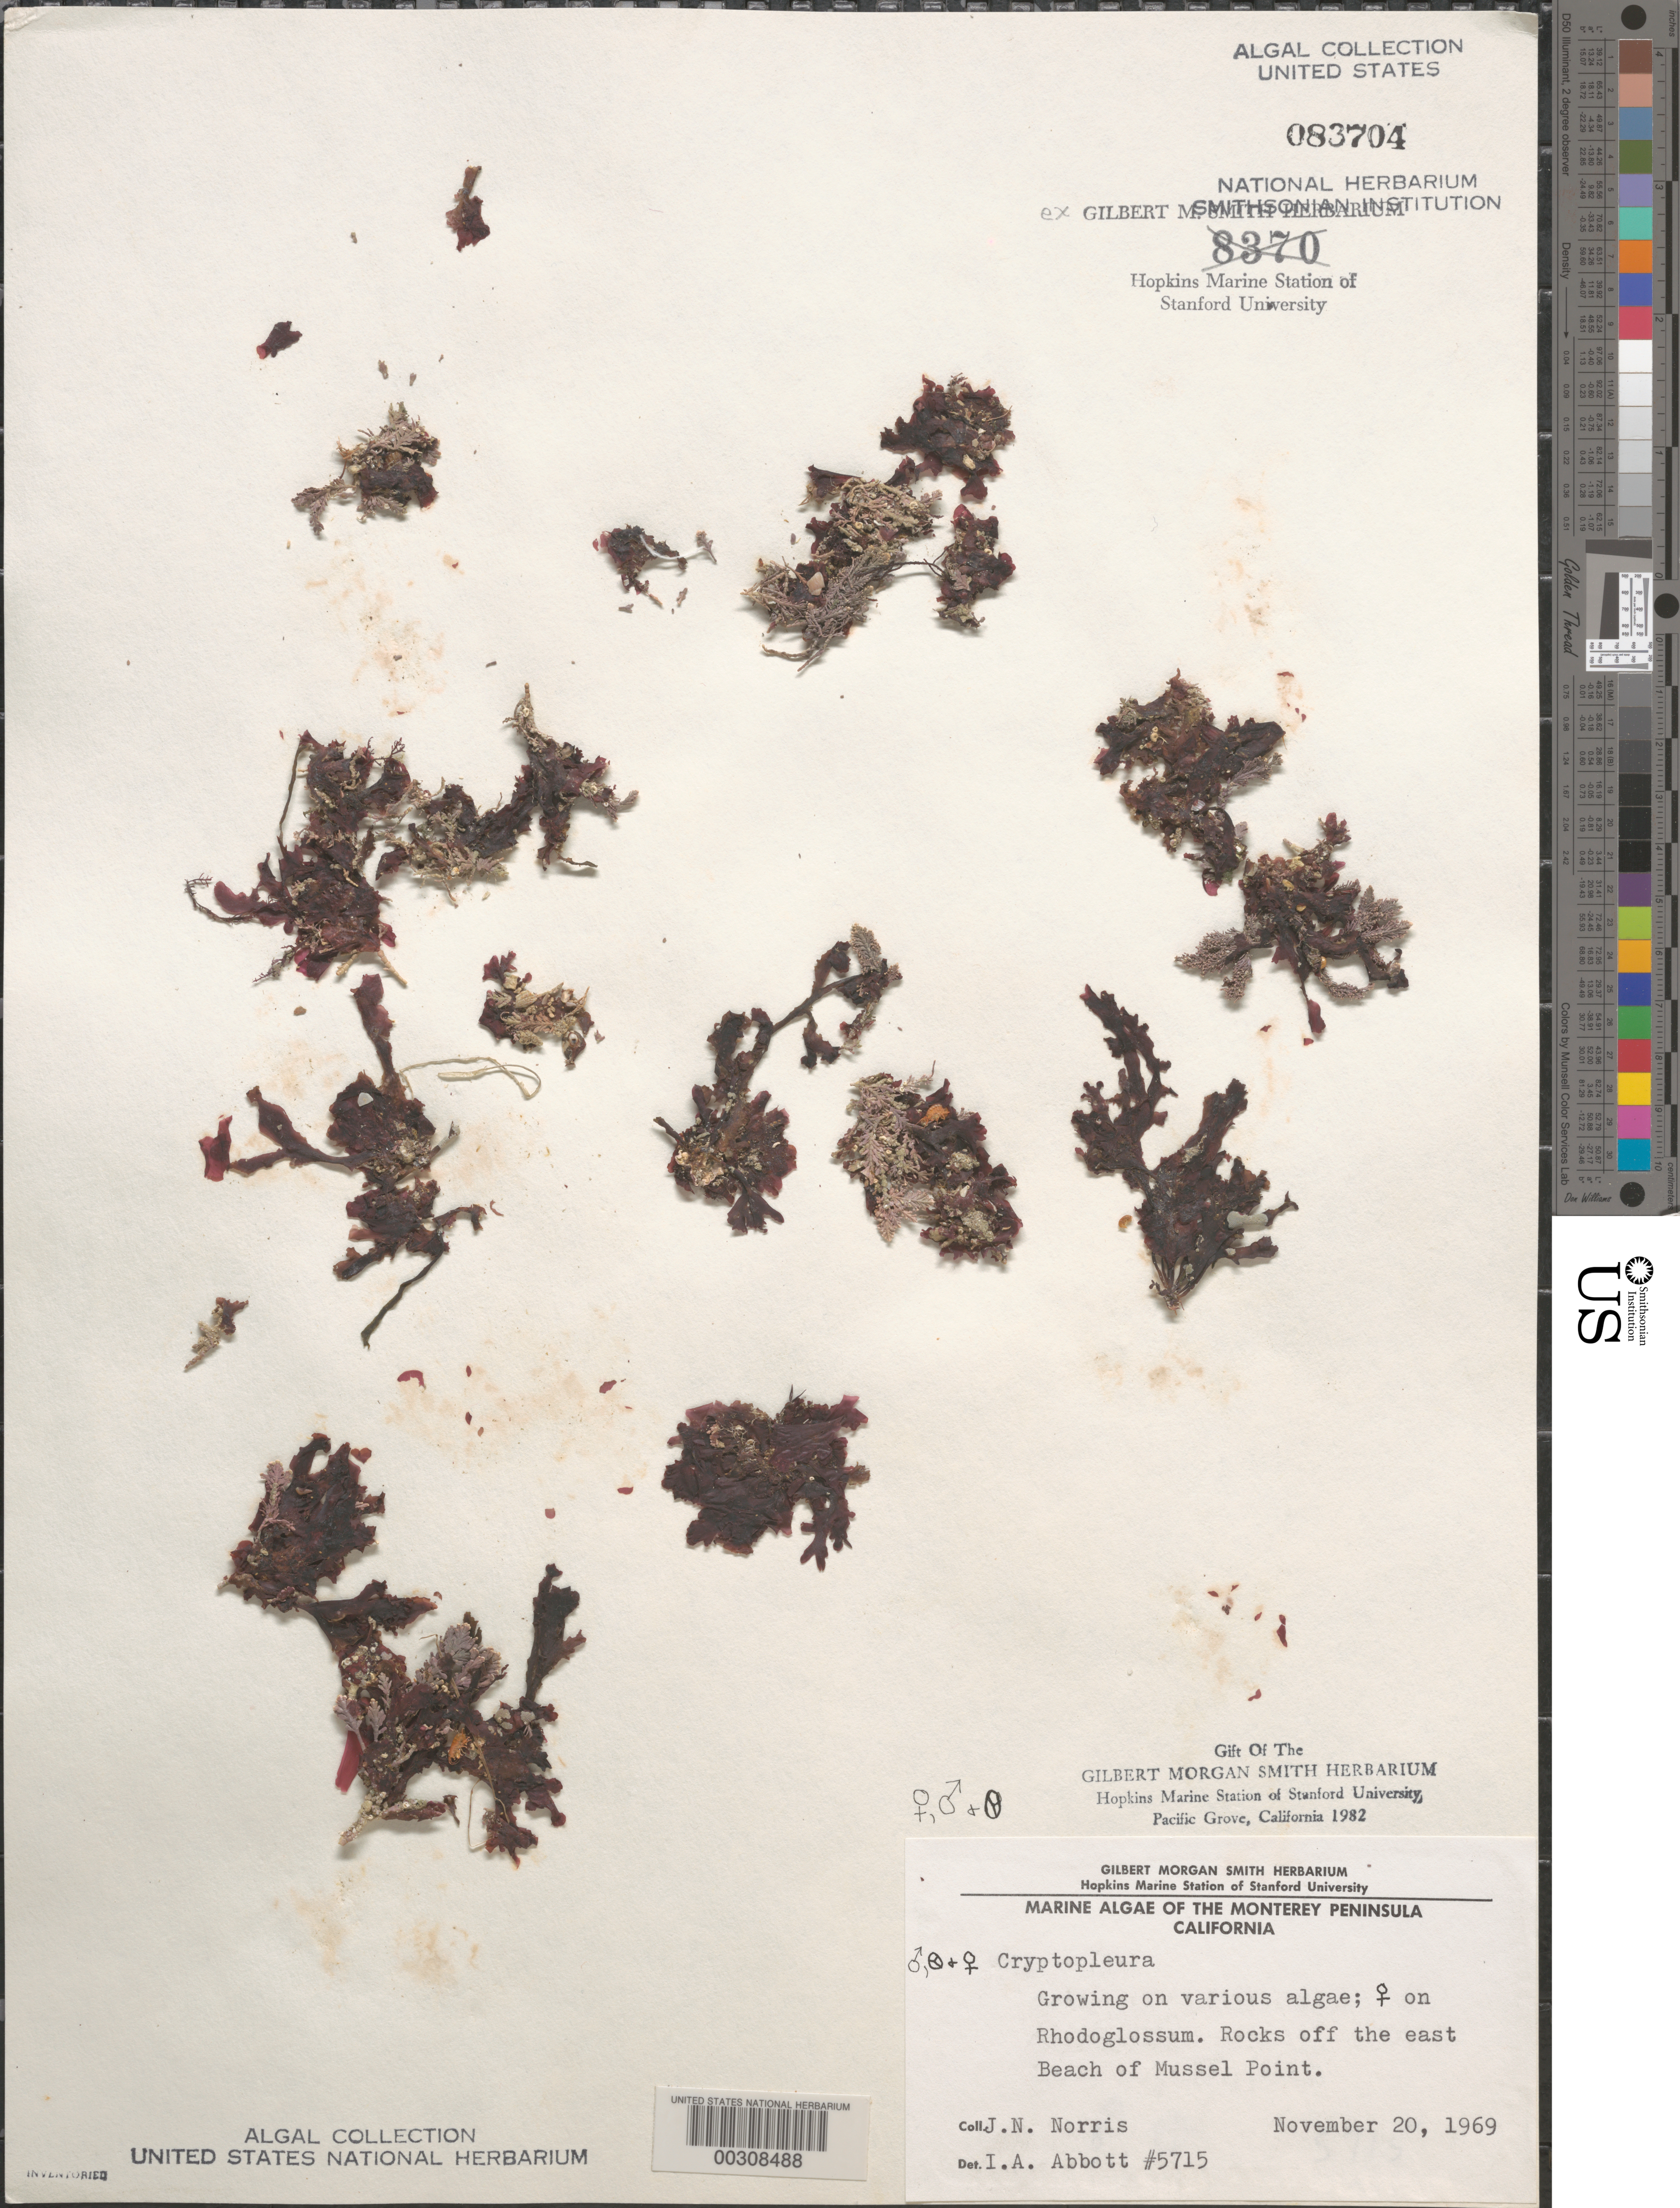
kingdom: Plantae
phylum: Rhodophyta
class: Florideophyceae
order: Ceramiales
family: Delesseriaceae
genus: Cryptopleura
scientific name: Cryptopleura sp.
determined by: Abbott, Isabella A.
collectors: J. N. Norris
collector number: IAA 5715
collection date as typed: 20 Nov 1969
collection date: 1969-11-20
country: United States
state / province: California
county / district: Monterey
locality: Off east beach of Mussel Point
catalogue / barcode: US 83704